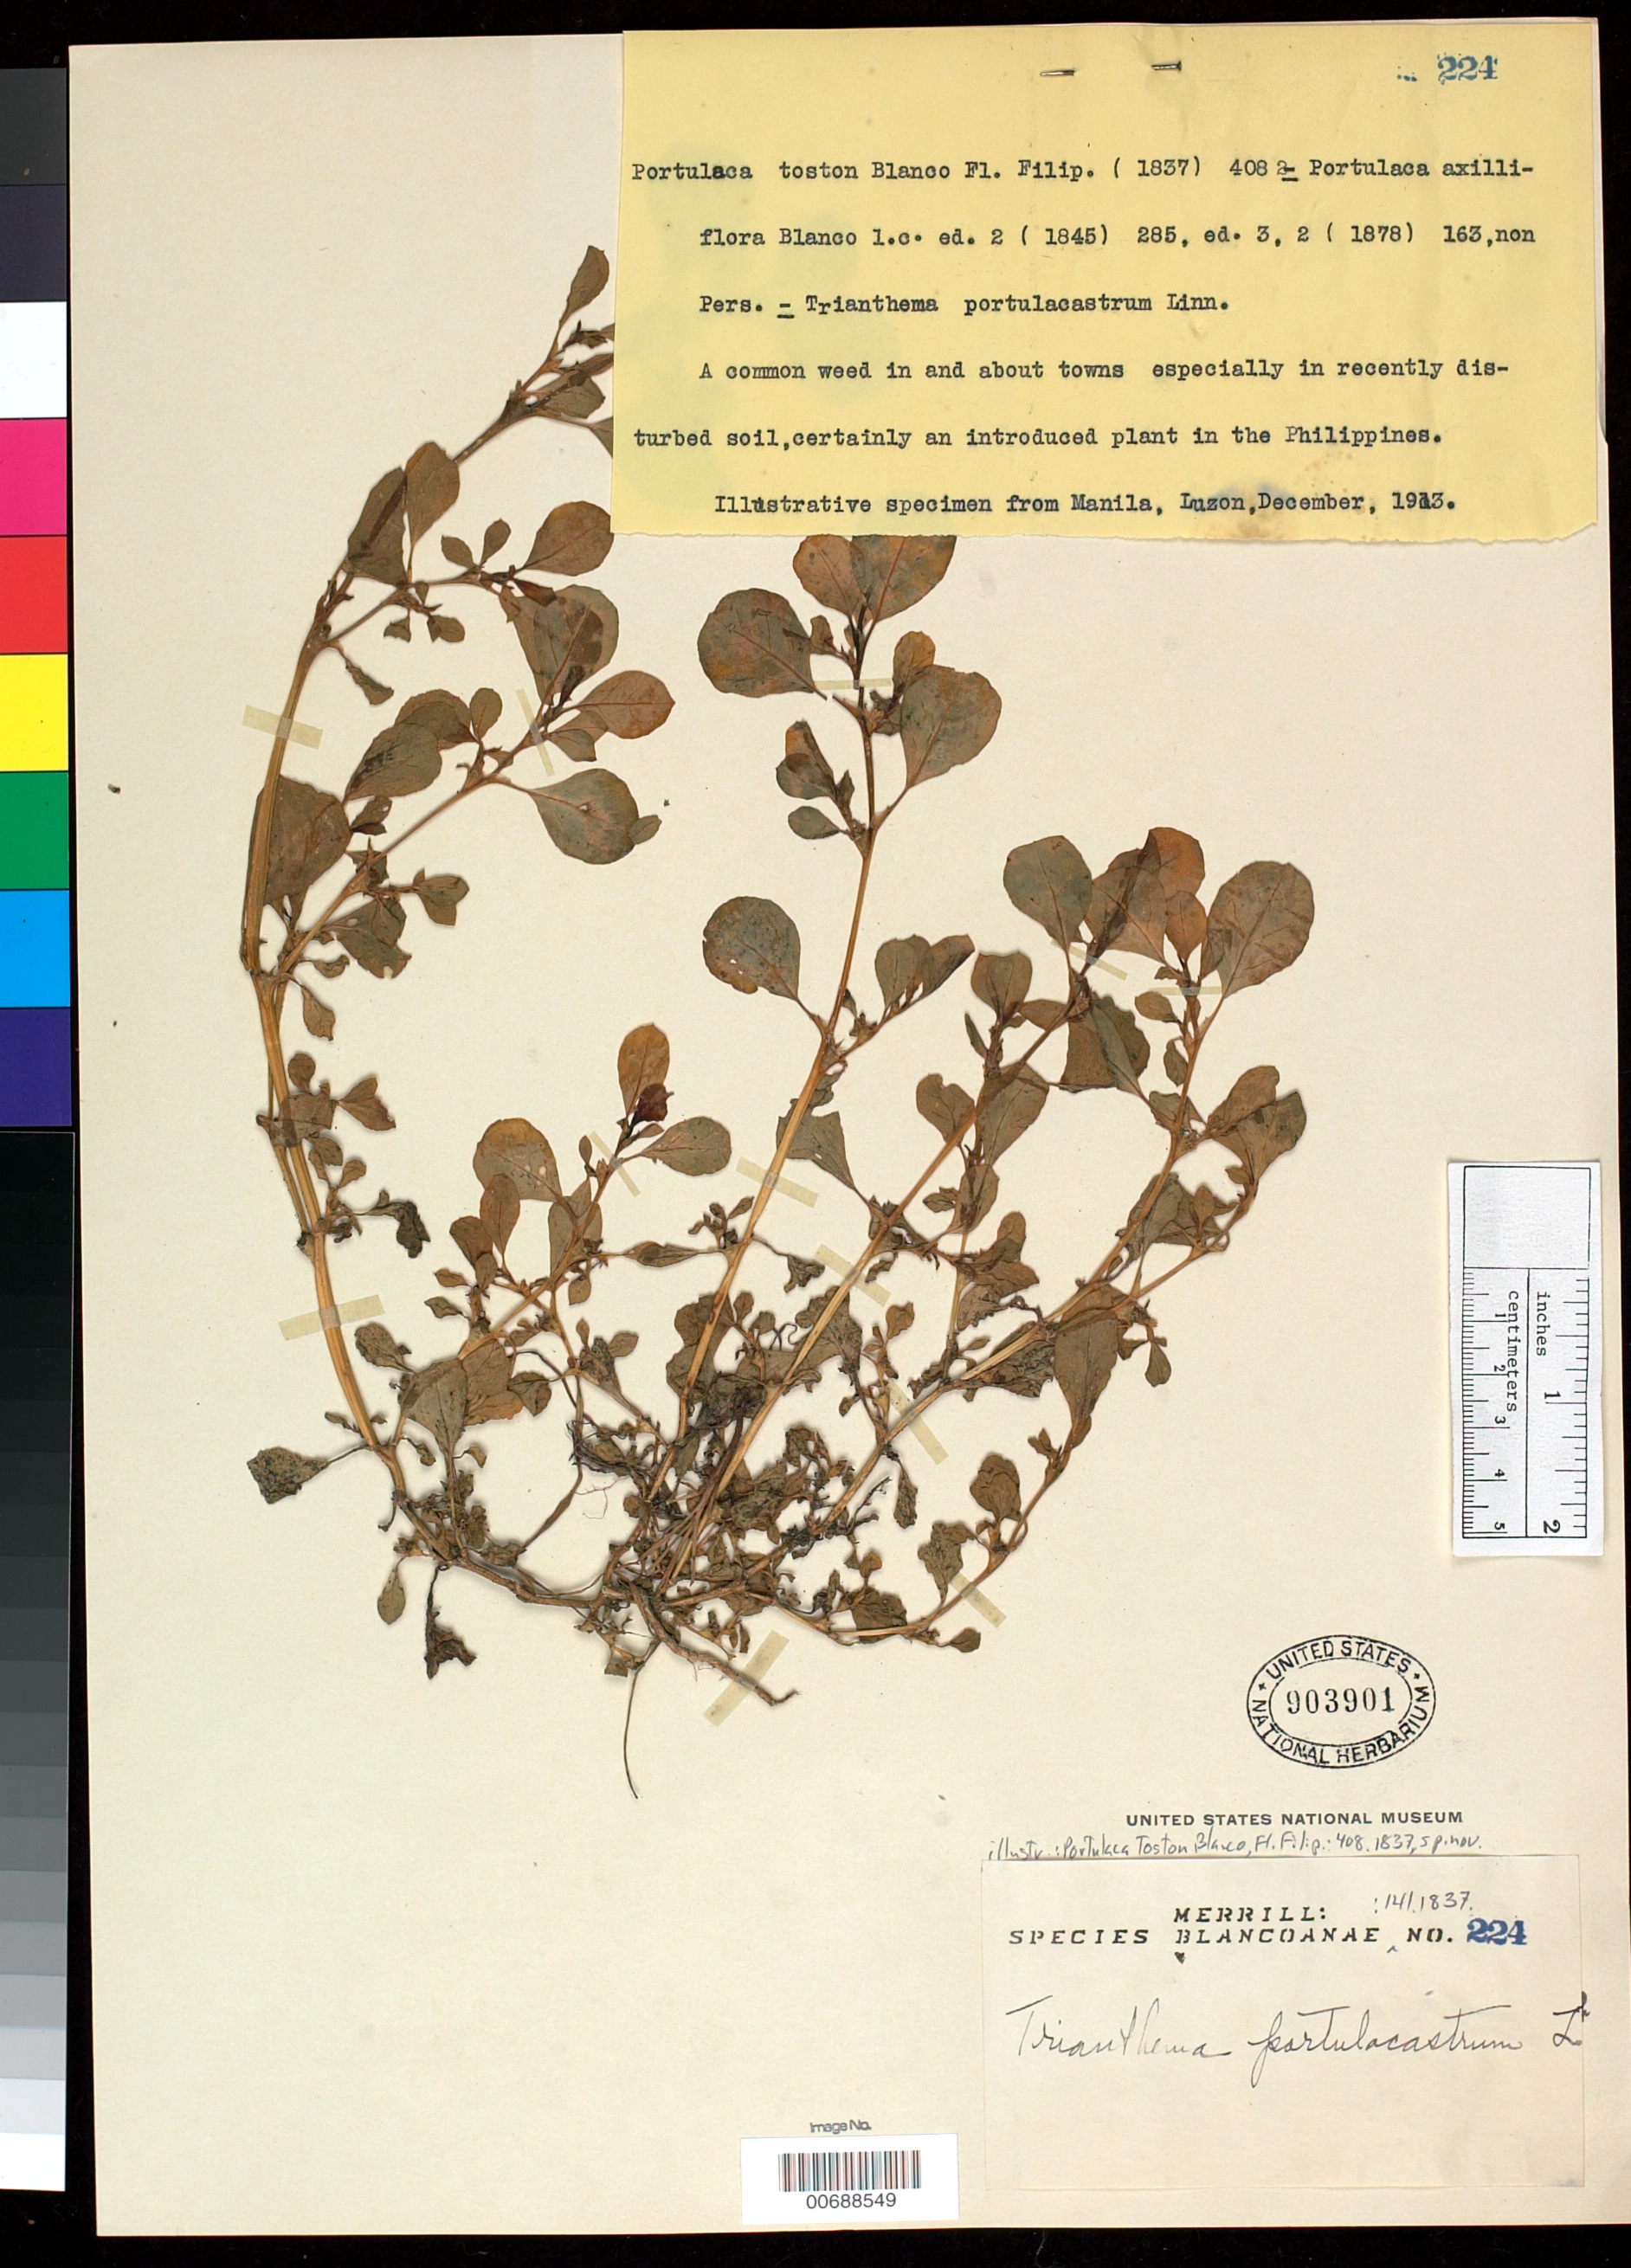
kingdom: Plantae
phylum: Tracheophyta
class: Magnoliopsida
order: Caryophyllales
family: Aizoaceae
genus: Trianthema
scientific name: Trianthema portulacastrum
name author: L.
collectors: E. D. Merrill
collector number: Sp. Blancoan. 0224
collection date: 1913-12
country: Philippines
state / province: National Capital Region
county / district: Manila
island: Luzon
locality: Manila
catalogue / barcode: US 903901